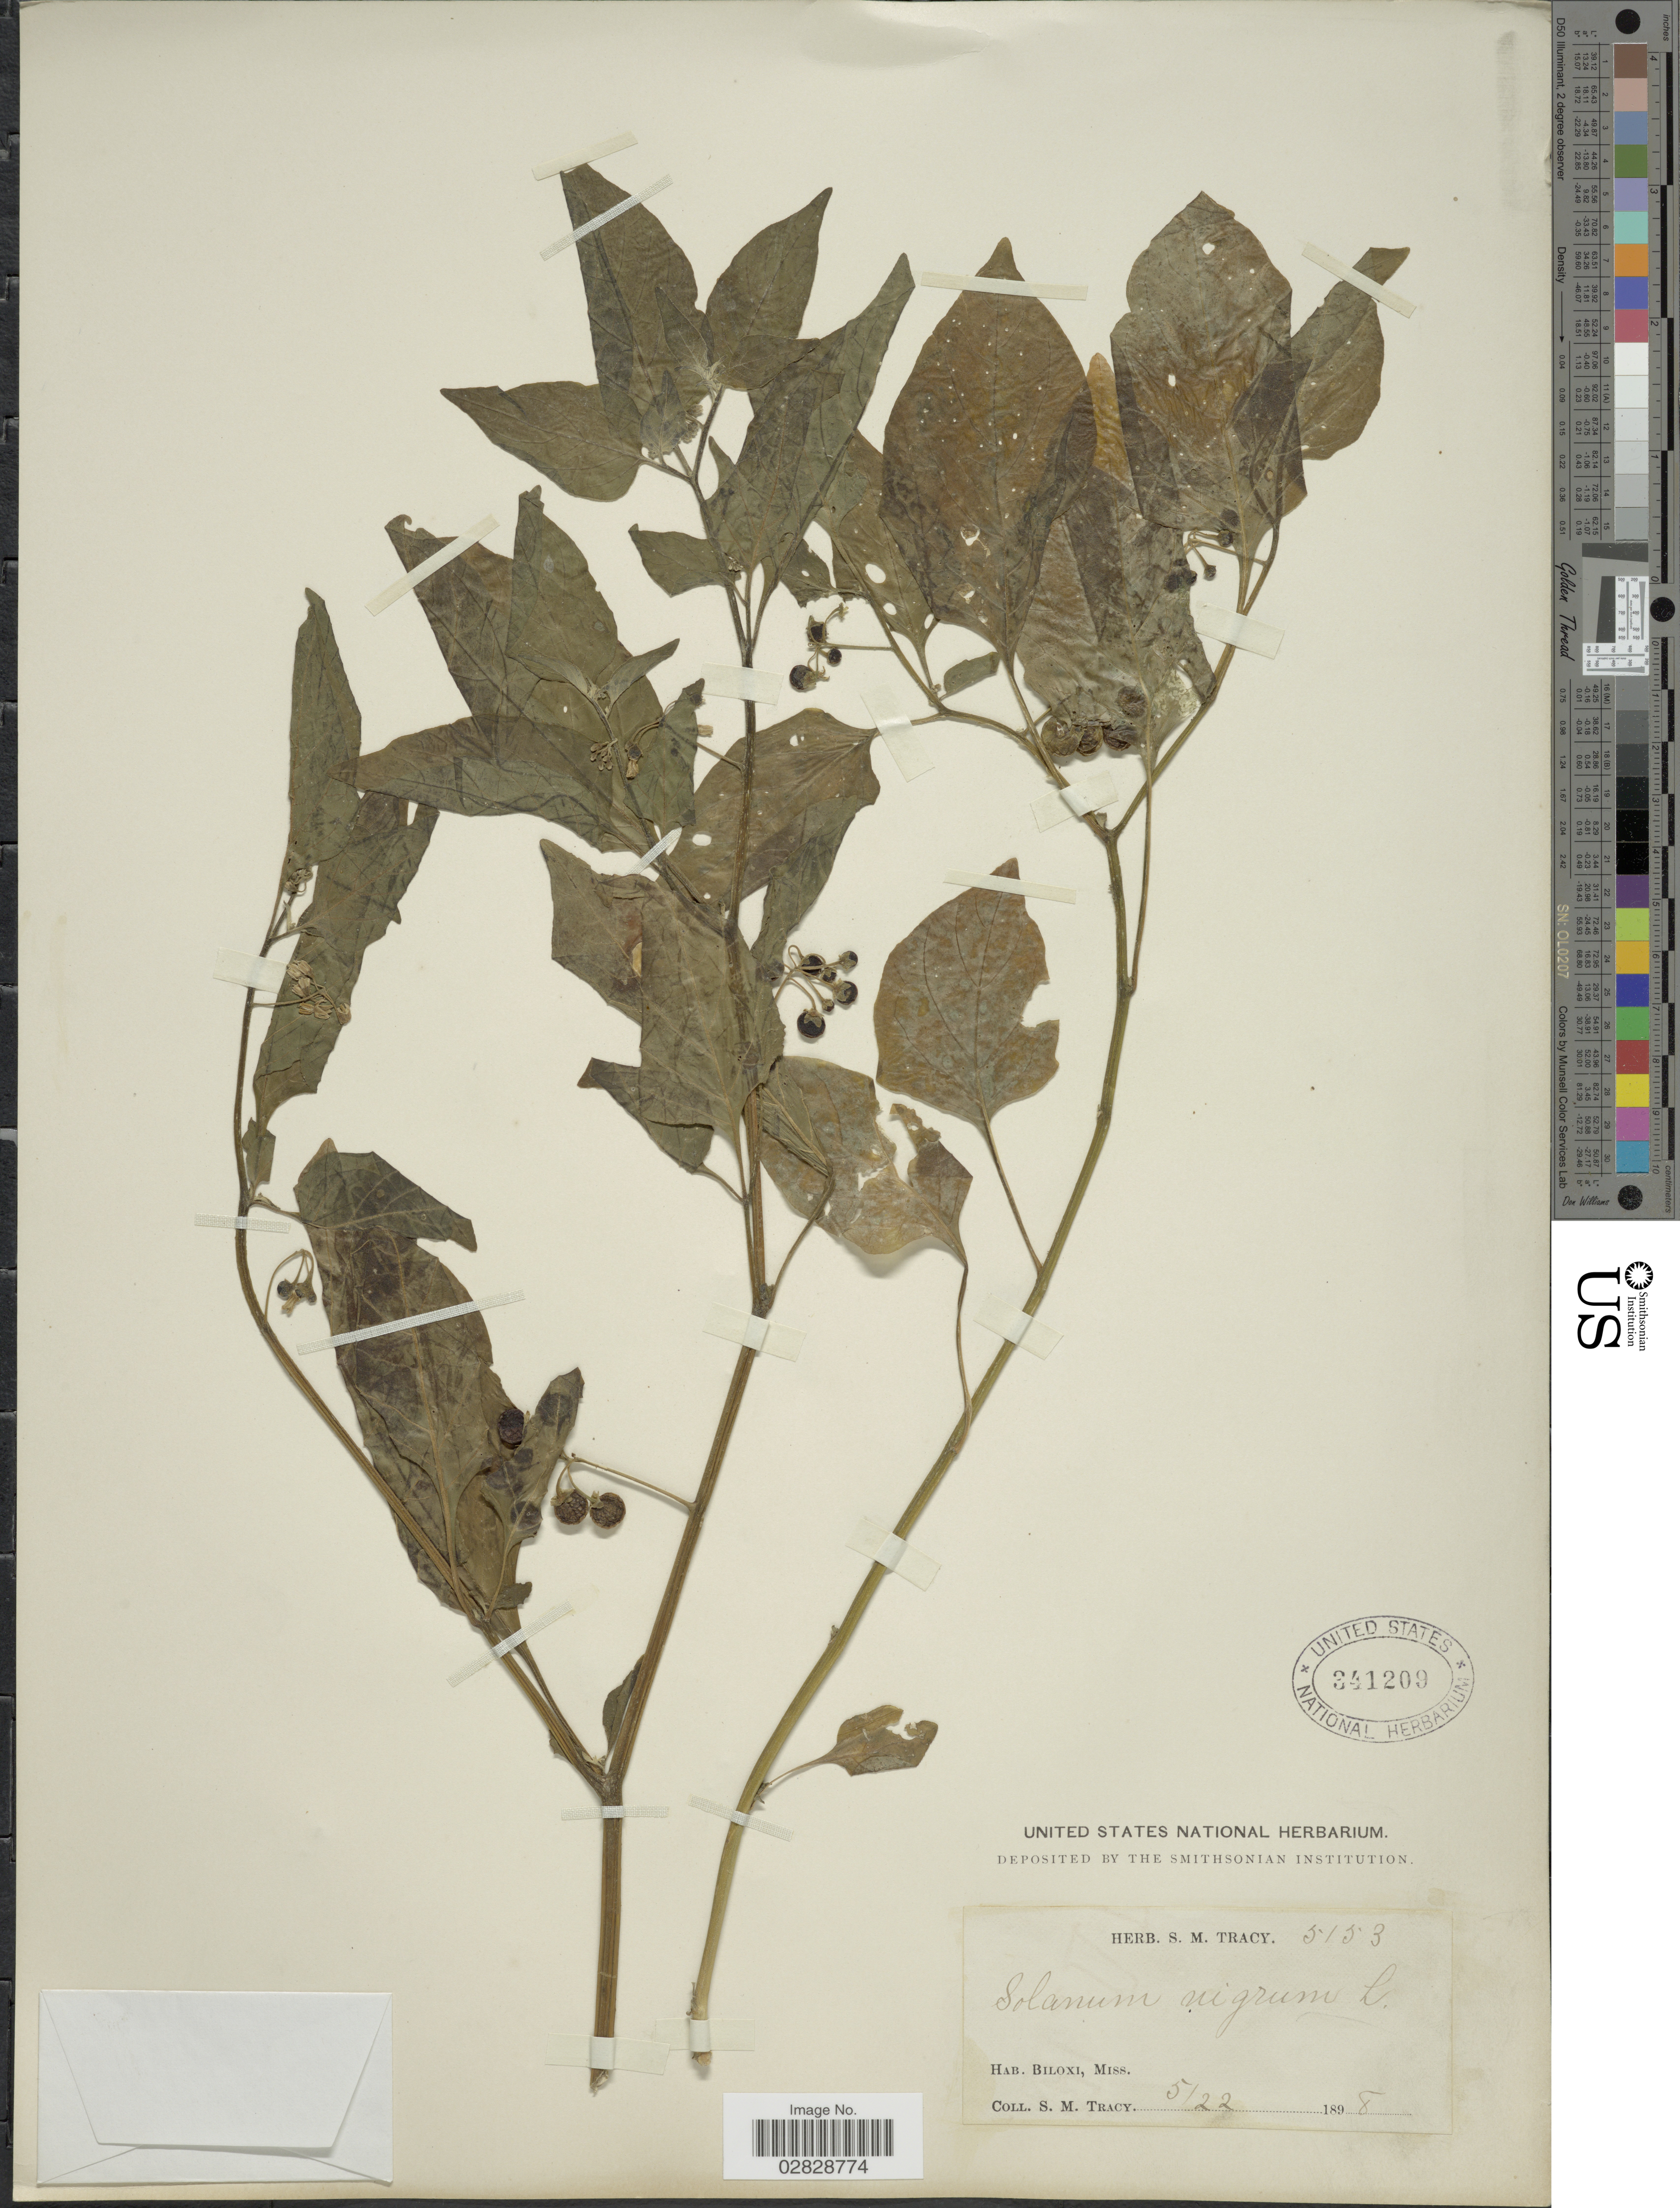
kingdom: Plantae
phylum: Tracheophyta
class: Magnoliopsida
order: Solanales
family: Solanaceae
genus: Solanum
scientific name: Solanum nigrescens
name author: M. Martens & Galeotti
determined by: Knapp, S. D.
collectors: S. Stracy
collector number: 5153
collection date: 1898-05-22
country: United States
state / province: Mississippi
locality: Biloxi.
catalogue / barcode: US 341209